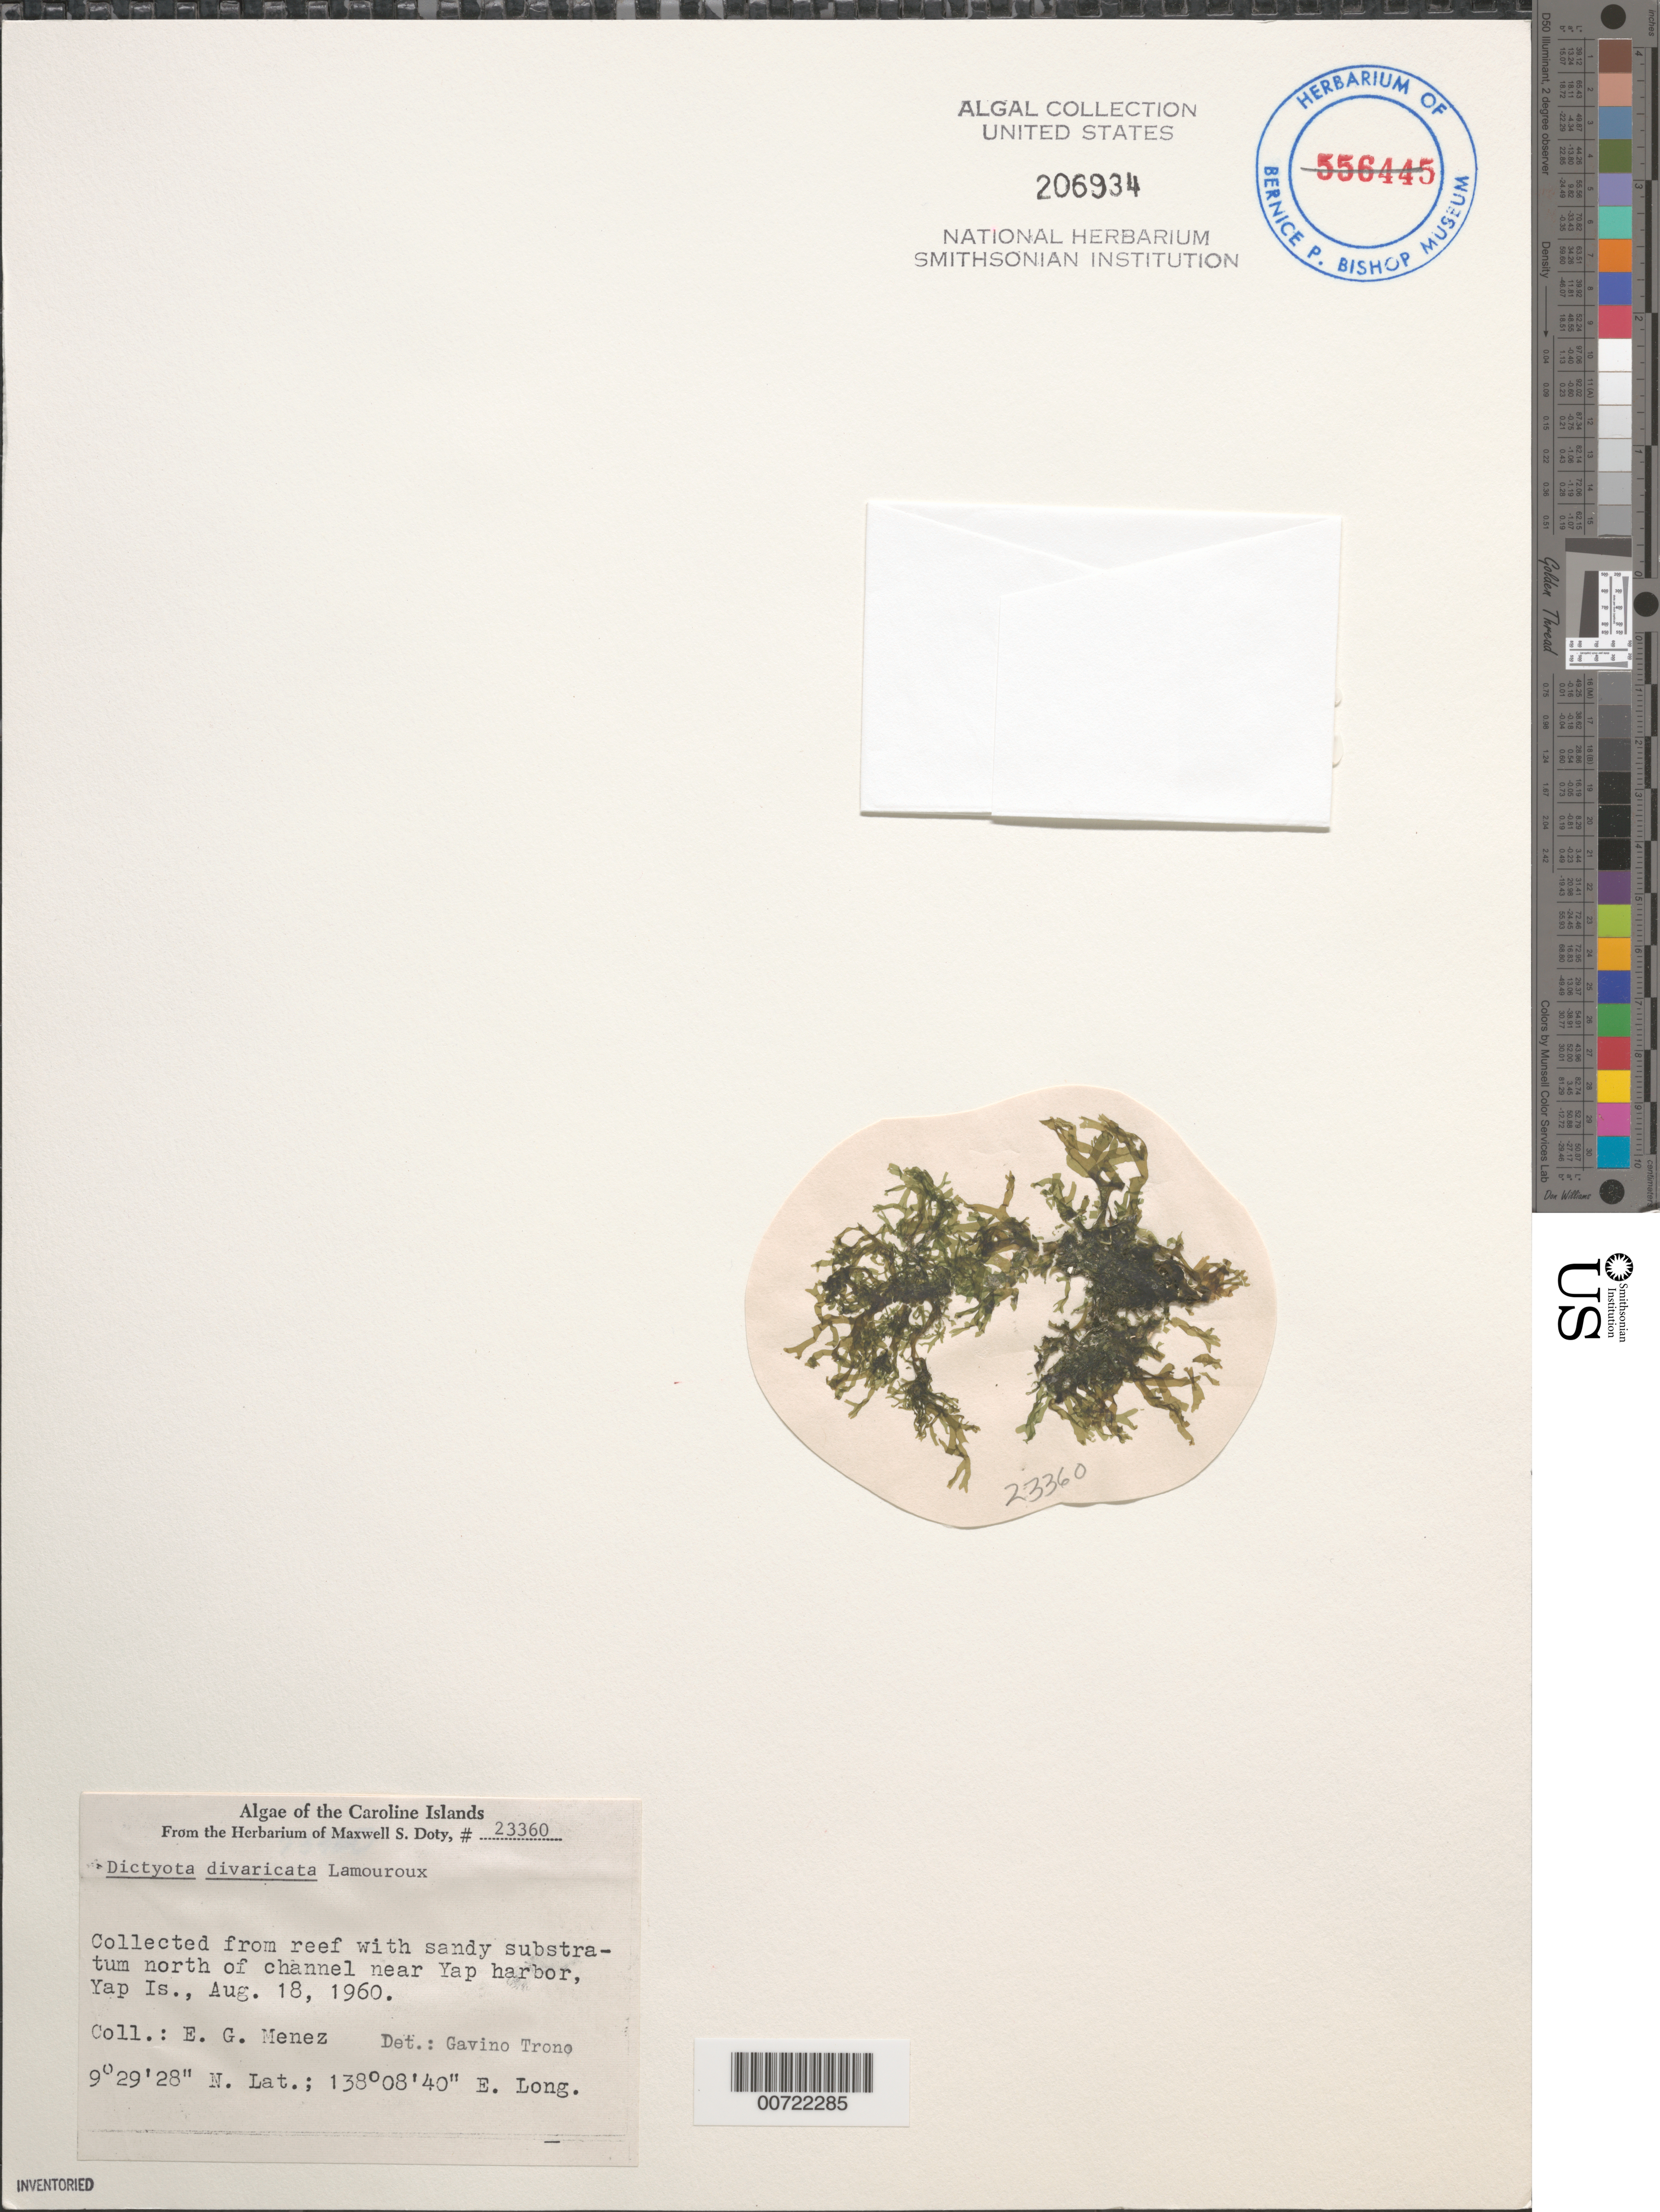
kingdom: Chromista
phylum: Ochrophyta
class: Phaeophyceae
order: Dictyotales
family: Dictyotaceae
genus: Dictyota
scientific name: Dictyota divaricata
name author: J.V.Lamouroux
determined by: Trono, Gavino C., Jr.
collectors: Meñez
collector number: MSD 23360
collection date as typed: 18 Aug 1960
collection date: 1960-08-18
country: Micronesia, Federated States of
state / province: Yap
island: Yap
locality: Near Yap Harbor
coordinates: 9 29' 28" N, 138 08' 40" E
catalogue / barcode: US 206934